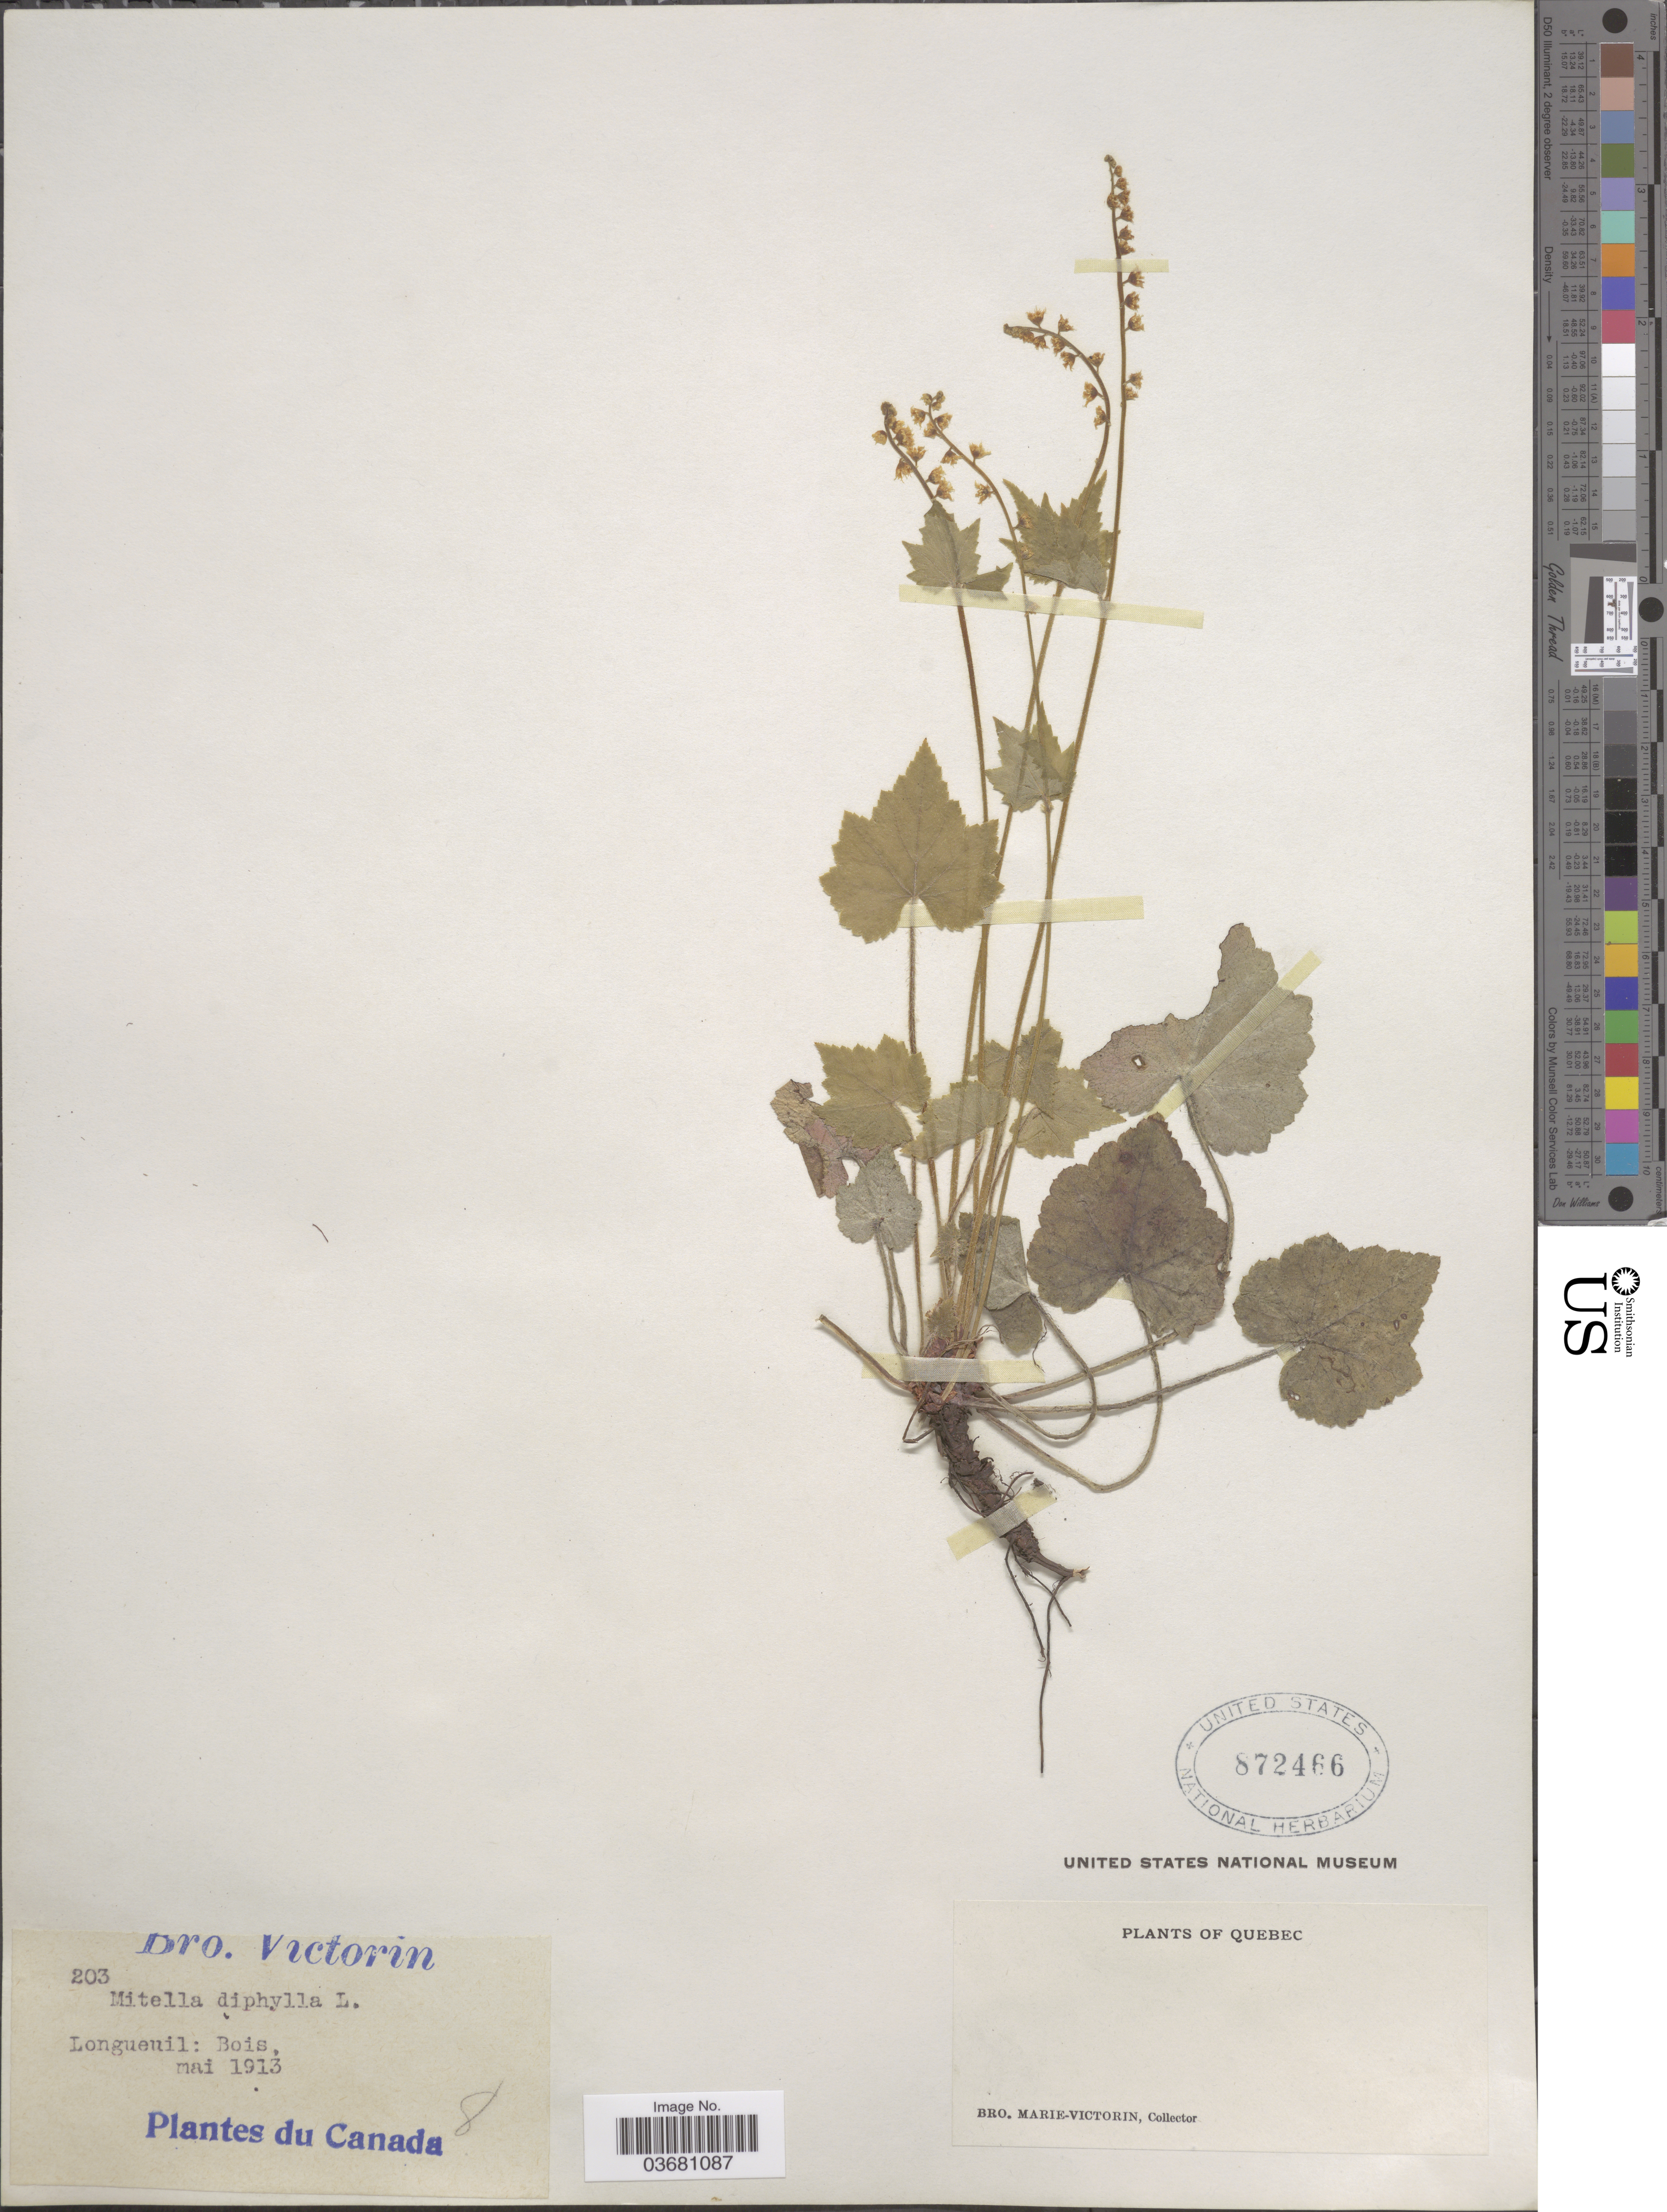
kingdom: Plantae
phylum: Tracheophyta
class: Magnoliopsida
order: Saxifragales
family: Saxifragaceae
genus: Mitella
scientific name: Mitella diphylla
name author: L.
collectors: Fr. Marie-Victorin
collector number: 203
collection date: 1913-05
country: Canada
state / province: Quebec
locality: Longueuil: Bois.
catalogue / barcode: US 872466